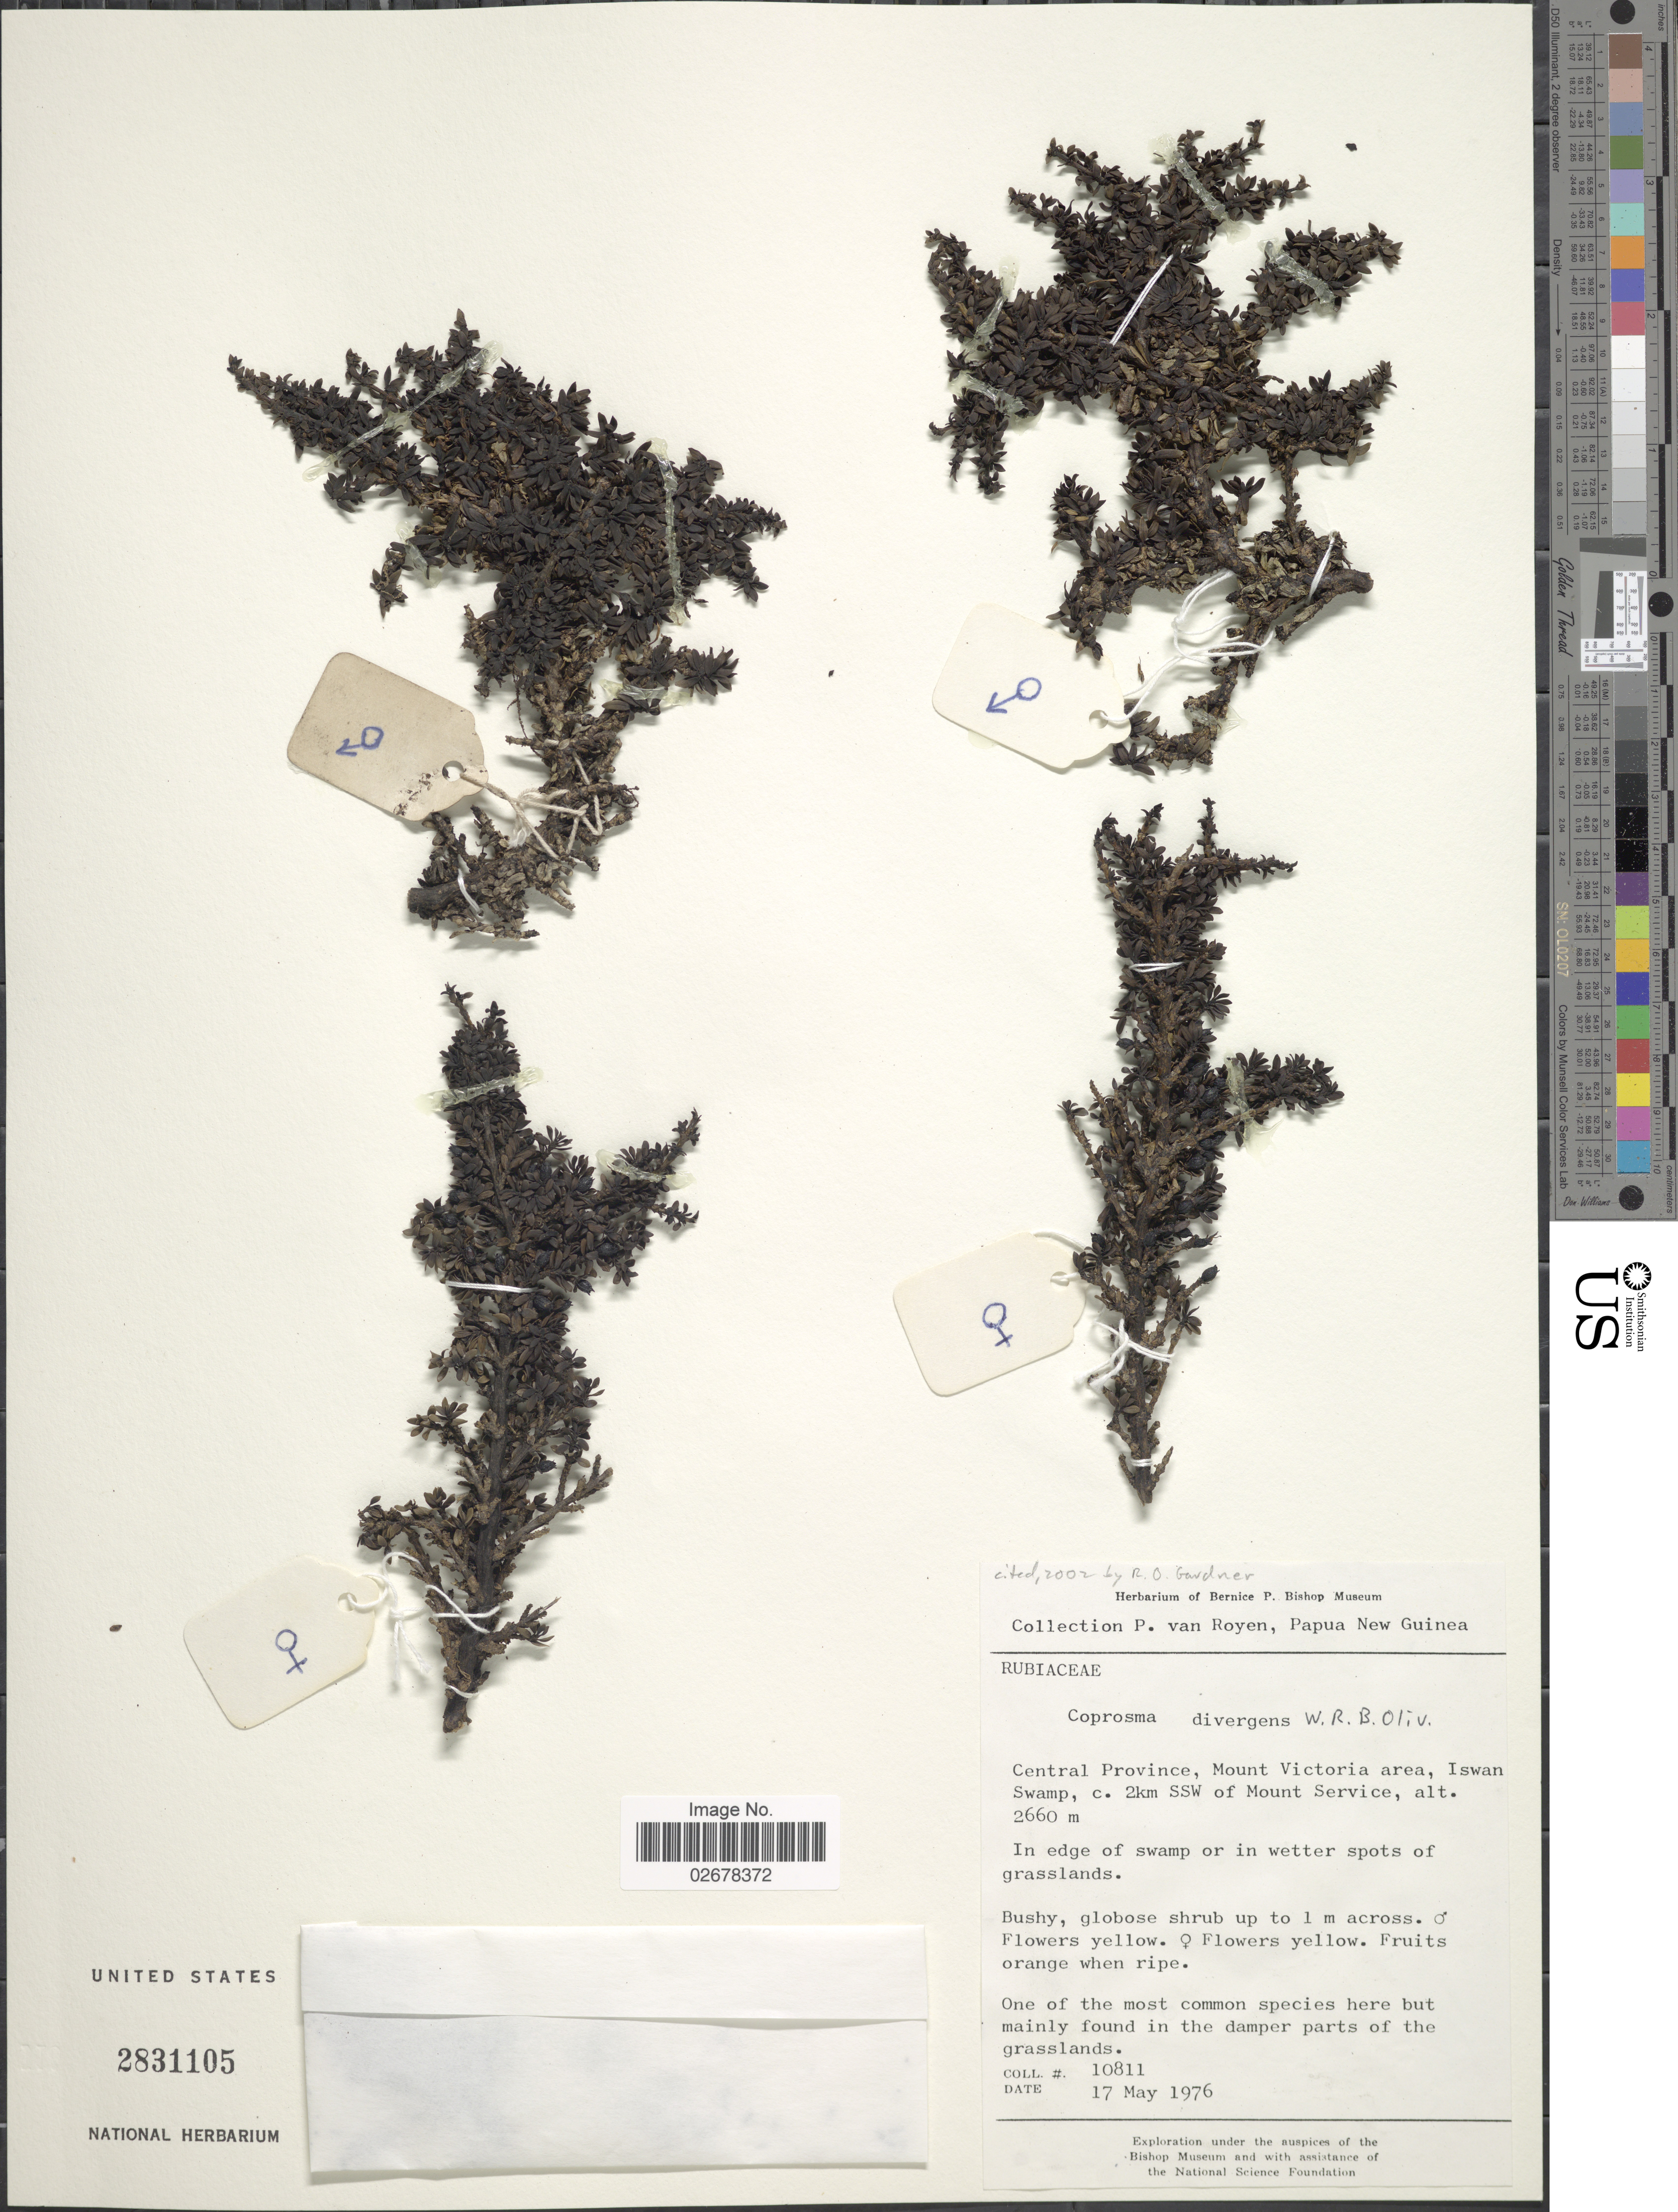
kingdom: Plantae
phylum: Tracheophyta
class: Magnoliopsida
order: Gentianales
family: Rubiaceae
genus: Coprosma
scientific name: Coprosma divergens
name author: W.R.B. Oliv.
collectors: P. van Royen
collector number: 10811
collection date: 1976-05-17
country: Papua New Guinea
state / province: Central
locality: Mount Victoria area. Iswan Swamp, c. 2 km SSW of Mount Service, in edge of swamp or in wetter spots.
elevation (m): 2660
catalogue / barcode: US 2831105